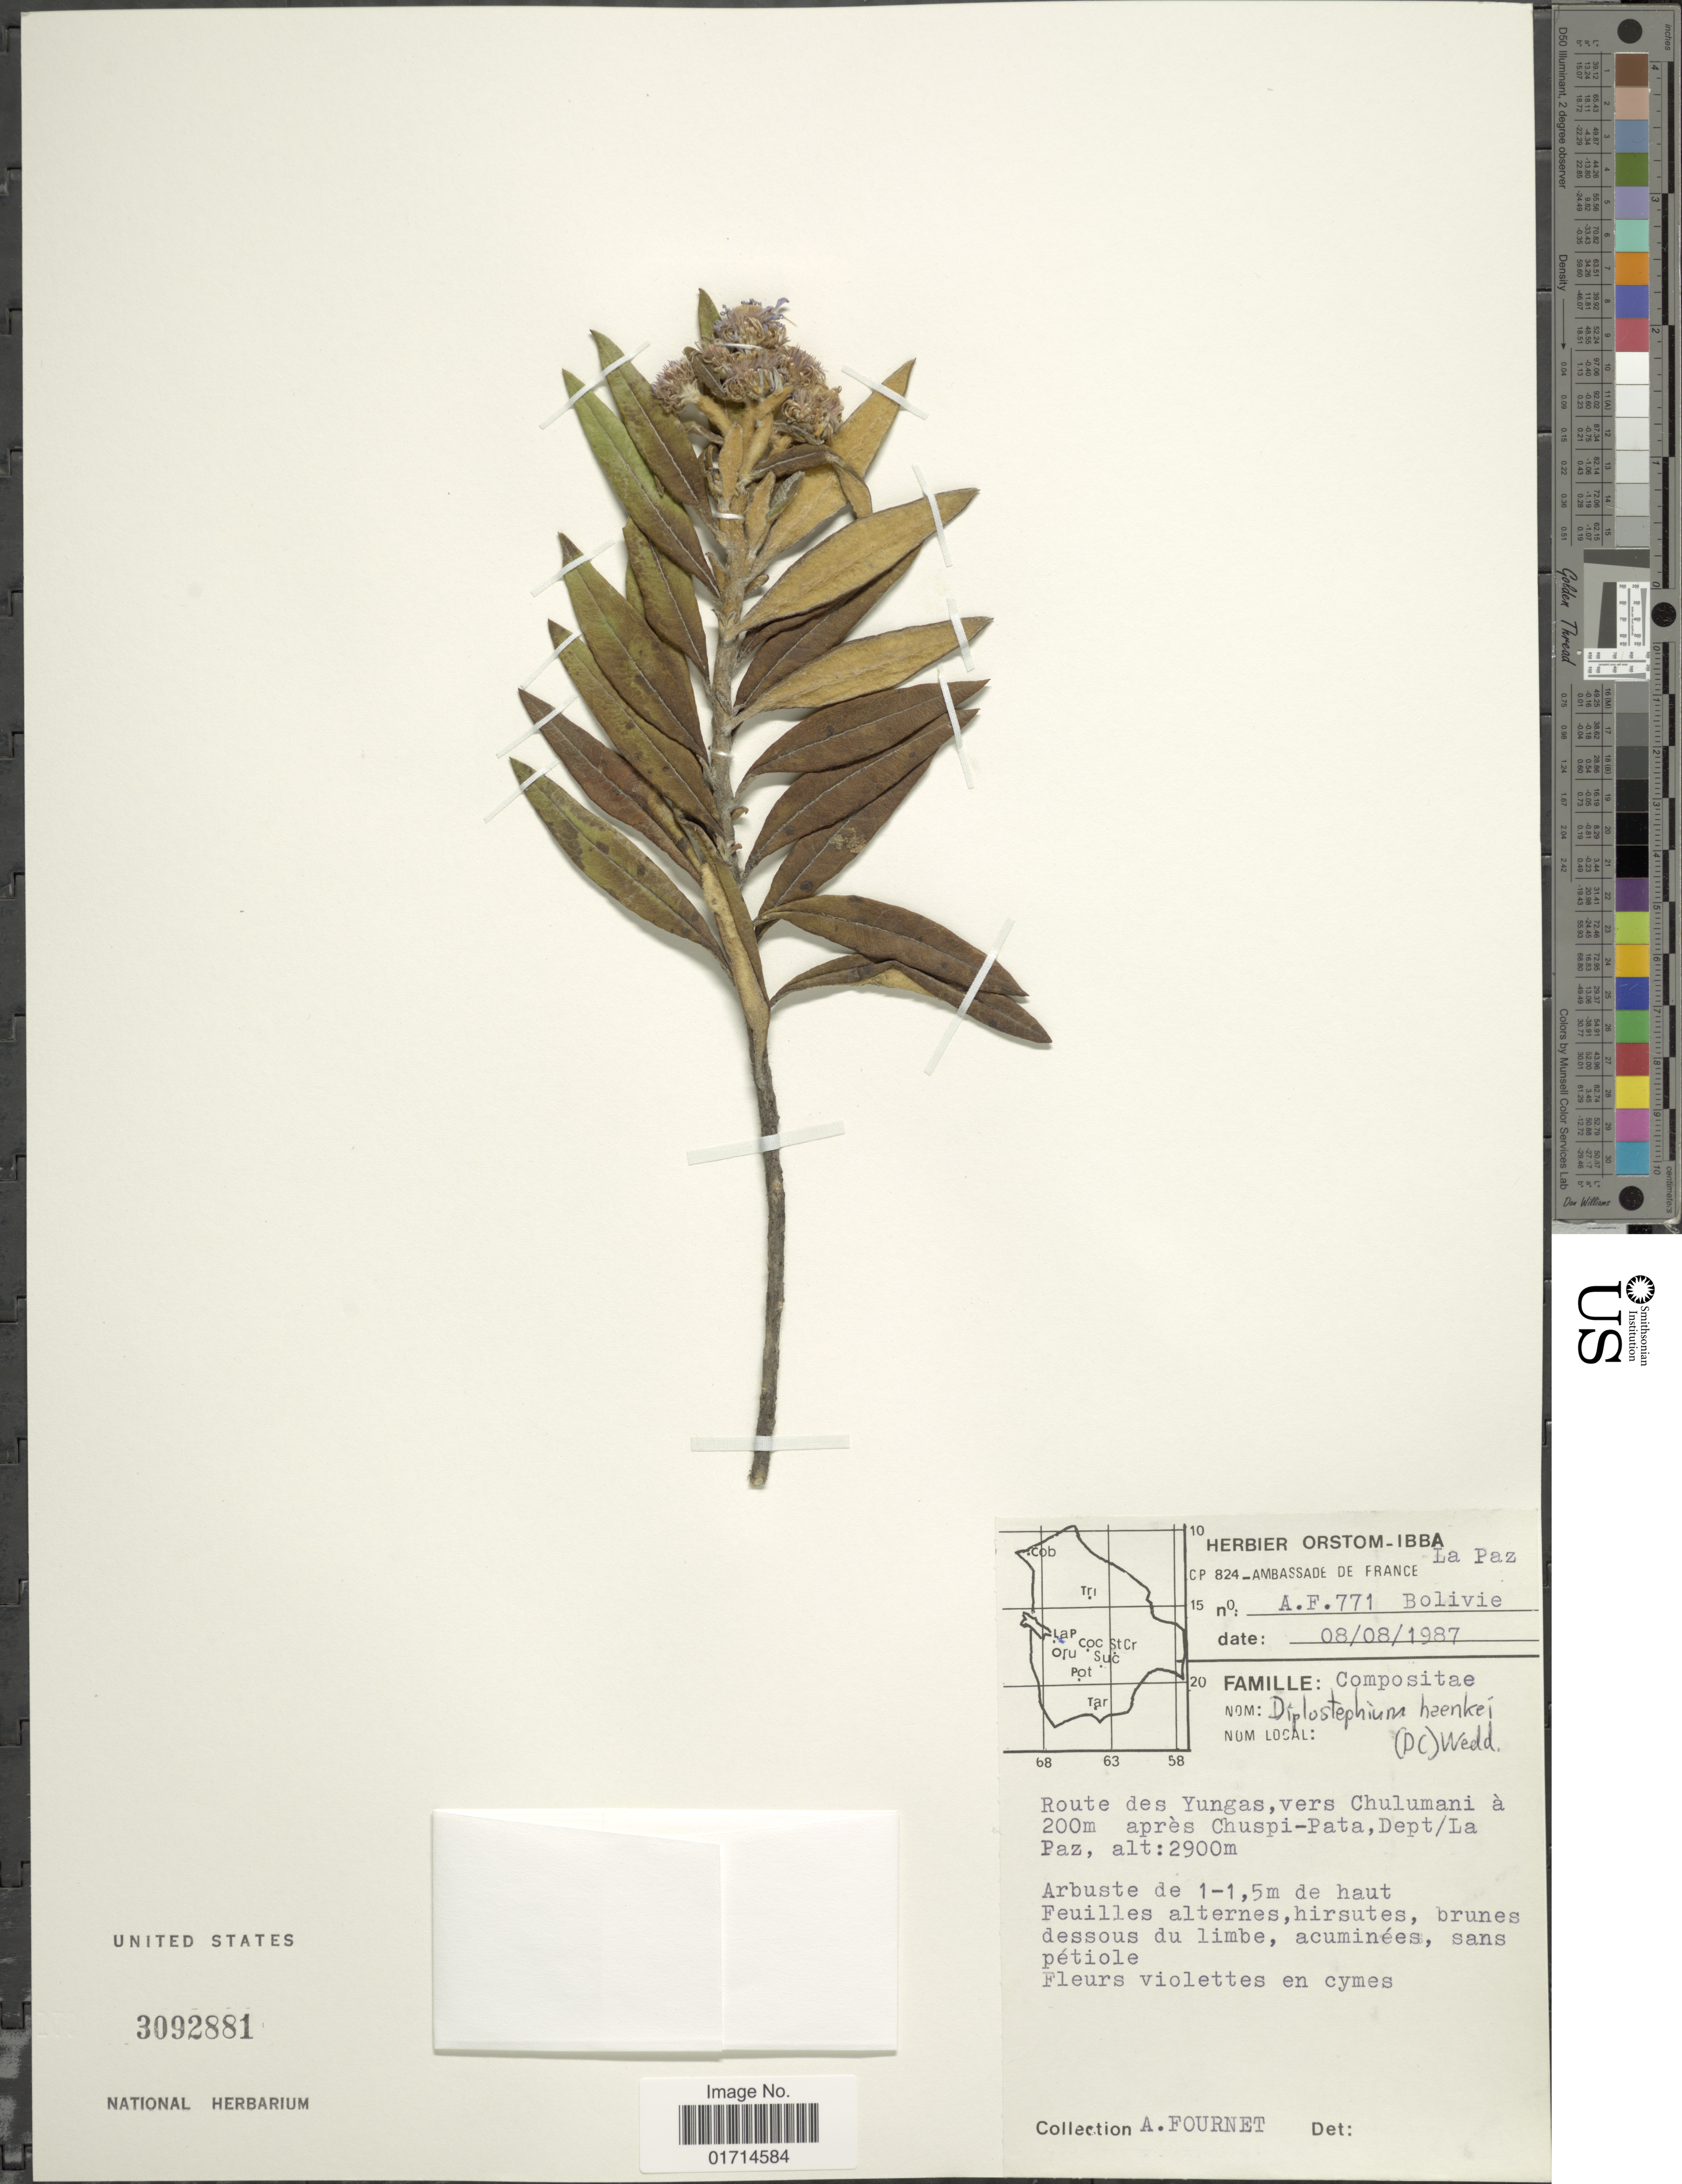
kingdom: Plantae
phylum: Tracheophyta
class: Magnoliopsida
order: Asterales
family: Asteraceae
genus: Diplostephium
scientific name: Diplostephium haenkei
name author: (DC.) Wedd.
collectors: A. Fournet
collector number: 771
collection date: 1987-08-08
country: Bolivia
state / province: La Paz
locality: Route des Yungas, vers Chulumani a 200m apres Chuspi-Pata, Dept/La Paz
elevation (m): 2900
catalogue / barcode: US 3092881